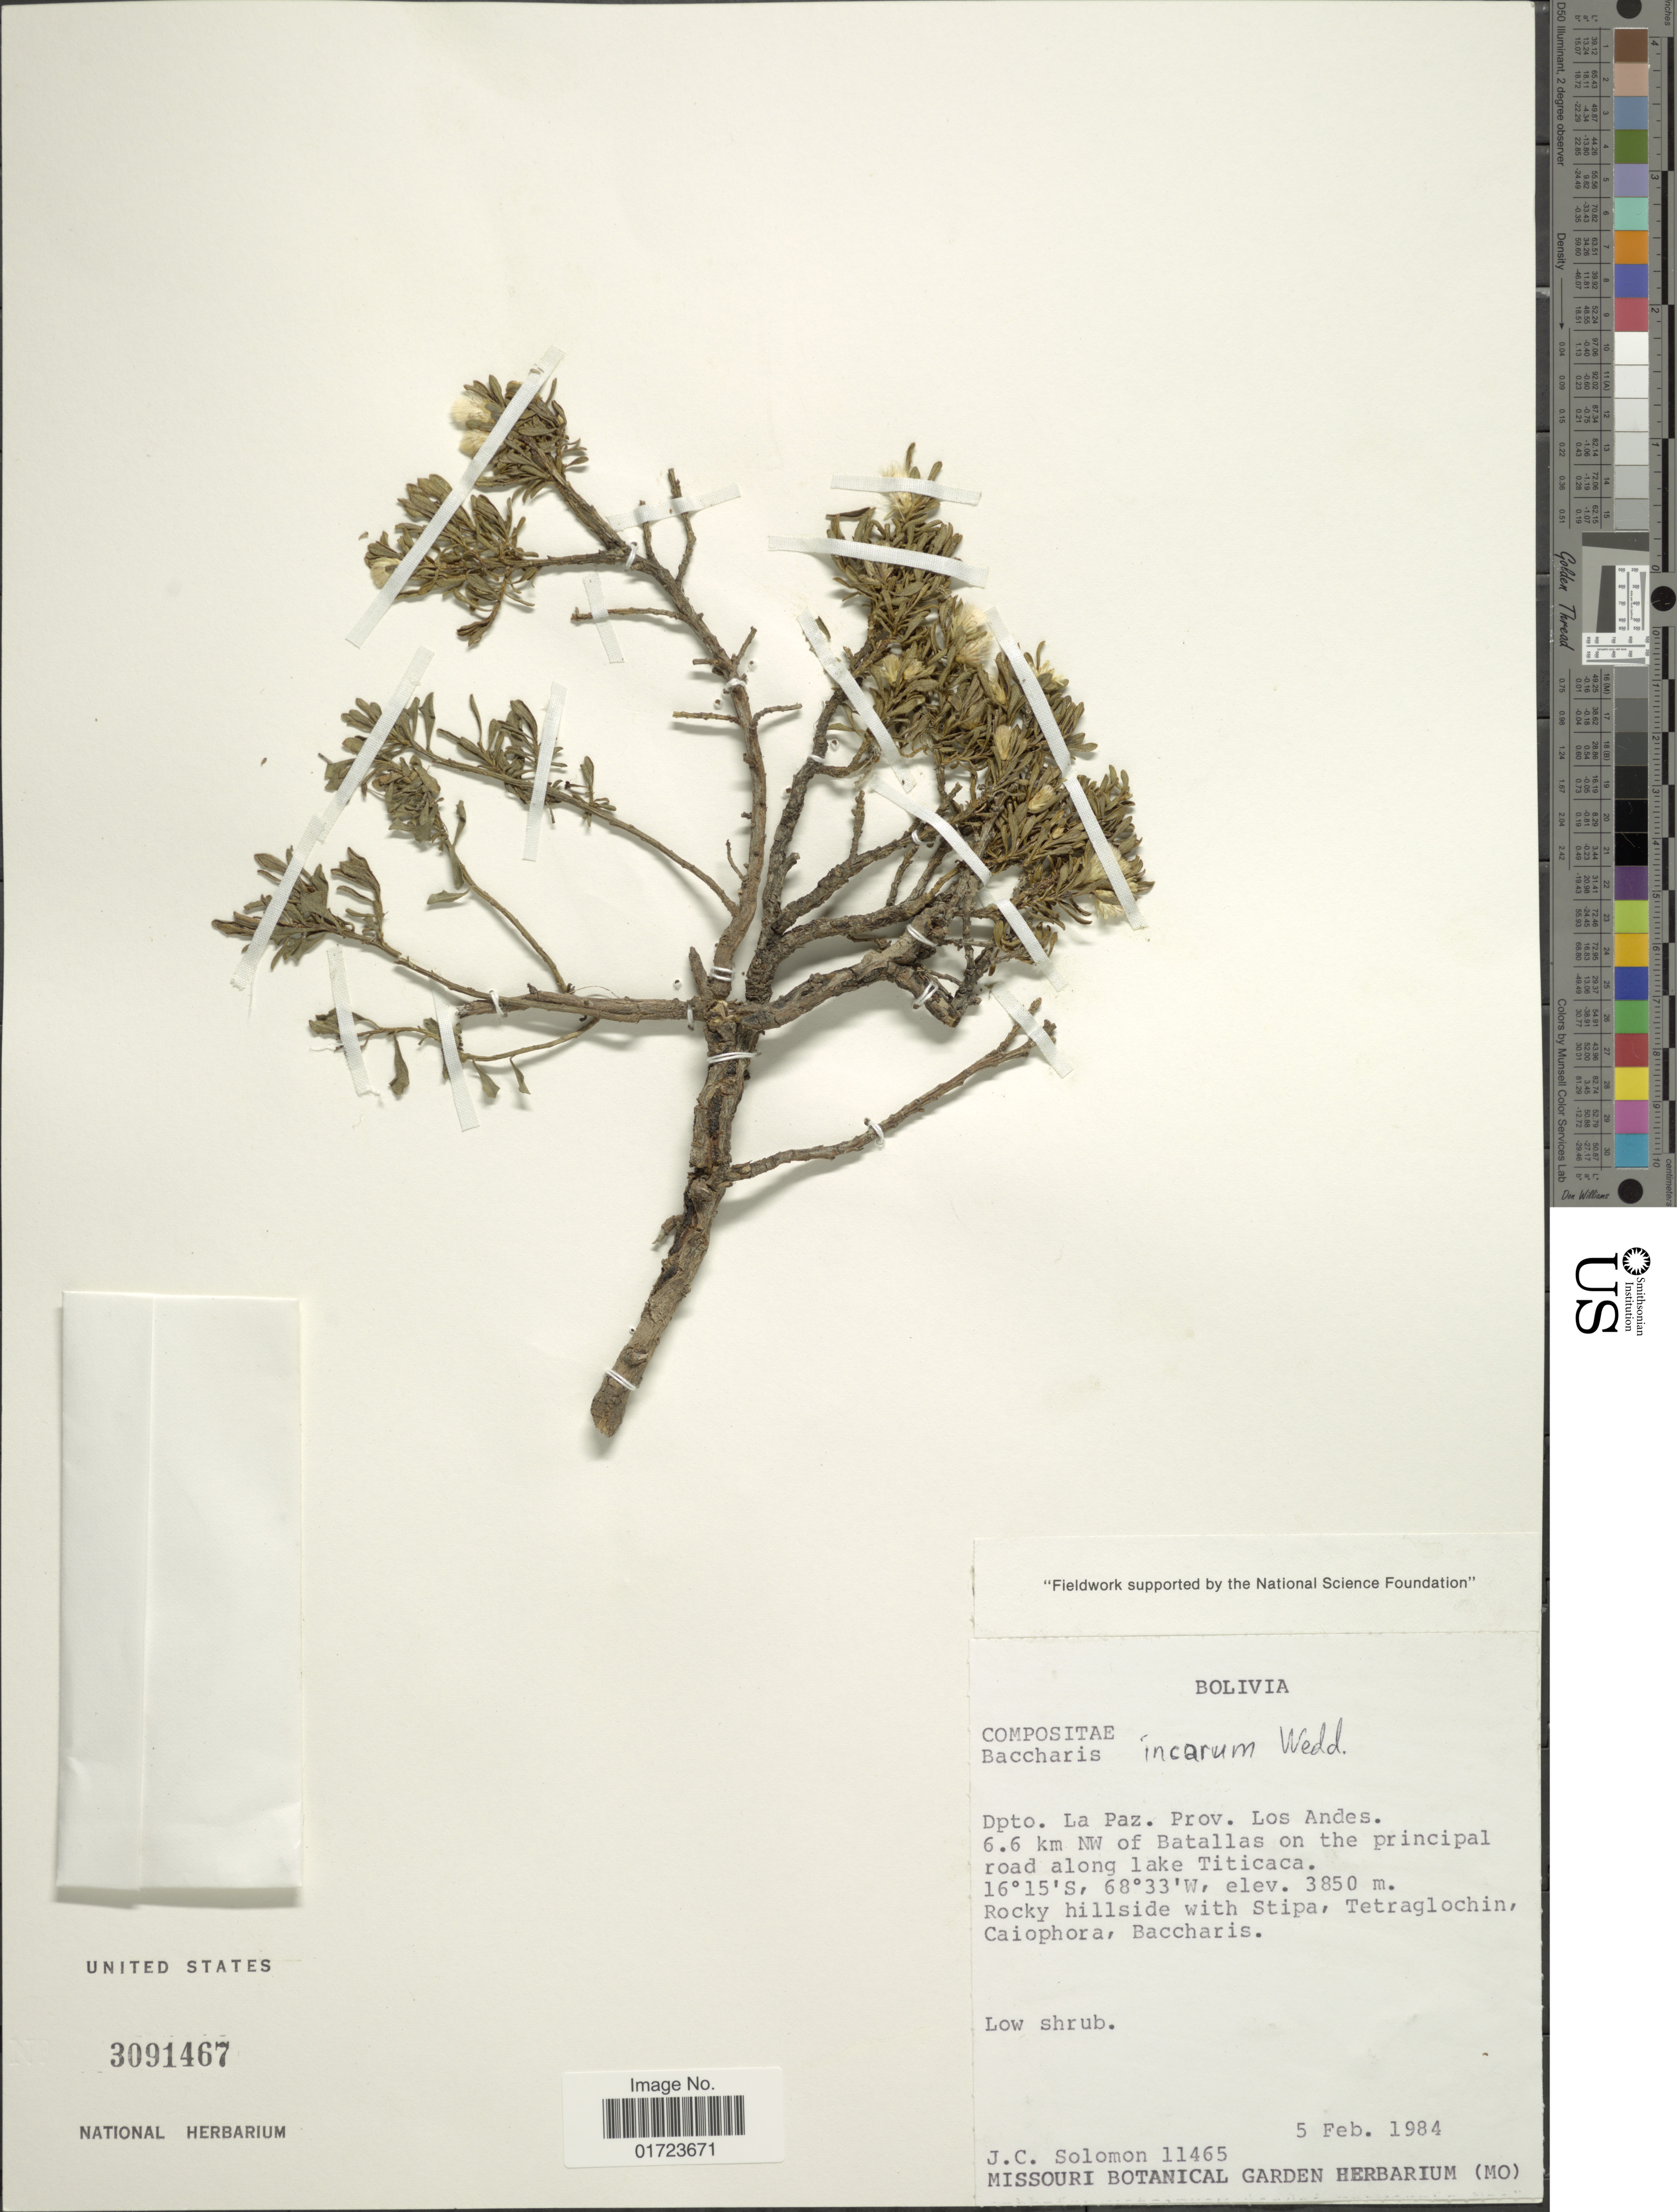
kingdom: Plantae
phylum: Tracheophyta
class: Magnoliopsida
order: Asterales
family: Asteraceae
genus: Baccharis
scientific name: Baccharis tola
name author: Phil.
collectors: J. C. Solomon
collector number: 11465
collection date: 1984-02-05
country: Bolivia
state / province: La Paz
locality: Dpto. La Paz. Prov. Los Andes, 6.6 km NW of Batallas on the principal road along lake Titicaca.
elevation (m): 3850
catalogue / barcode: US 3091467